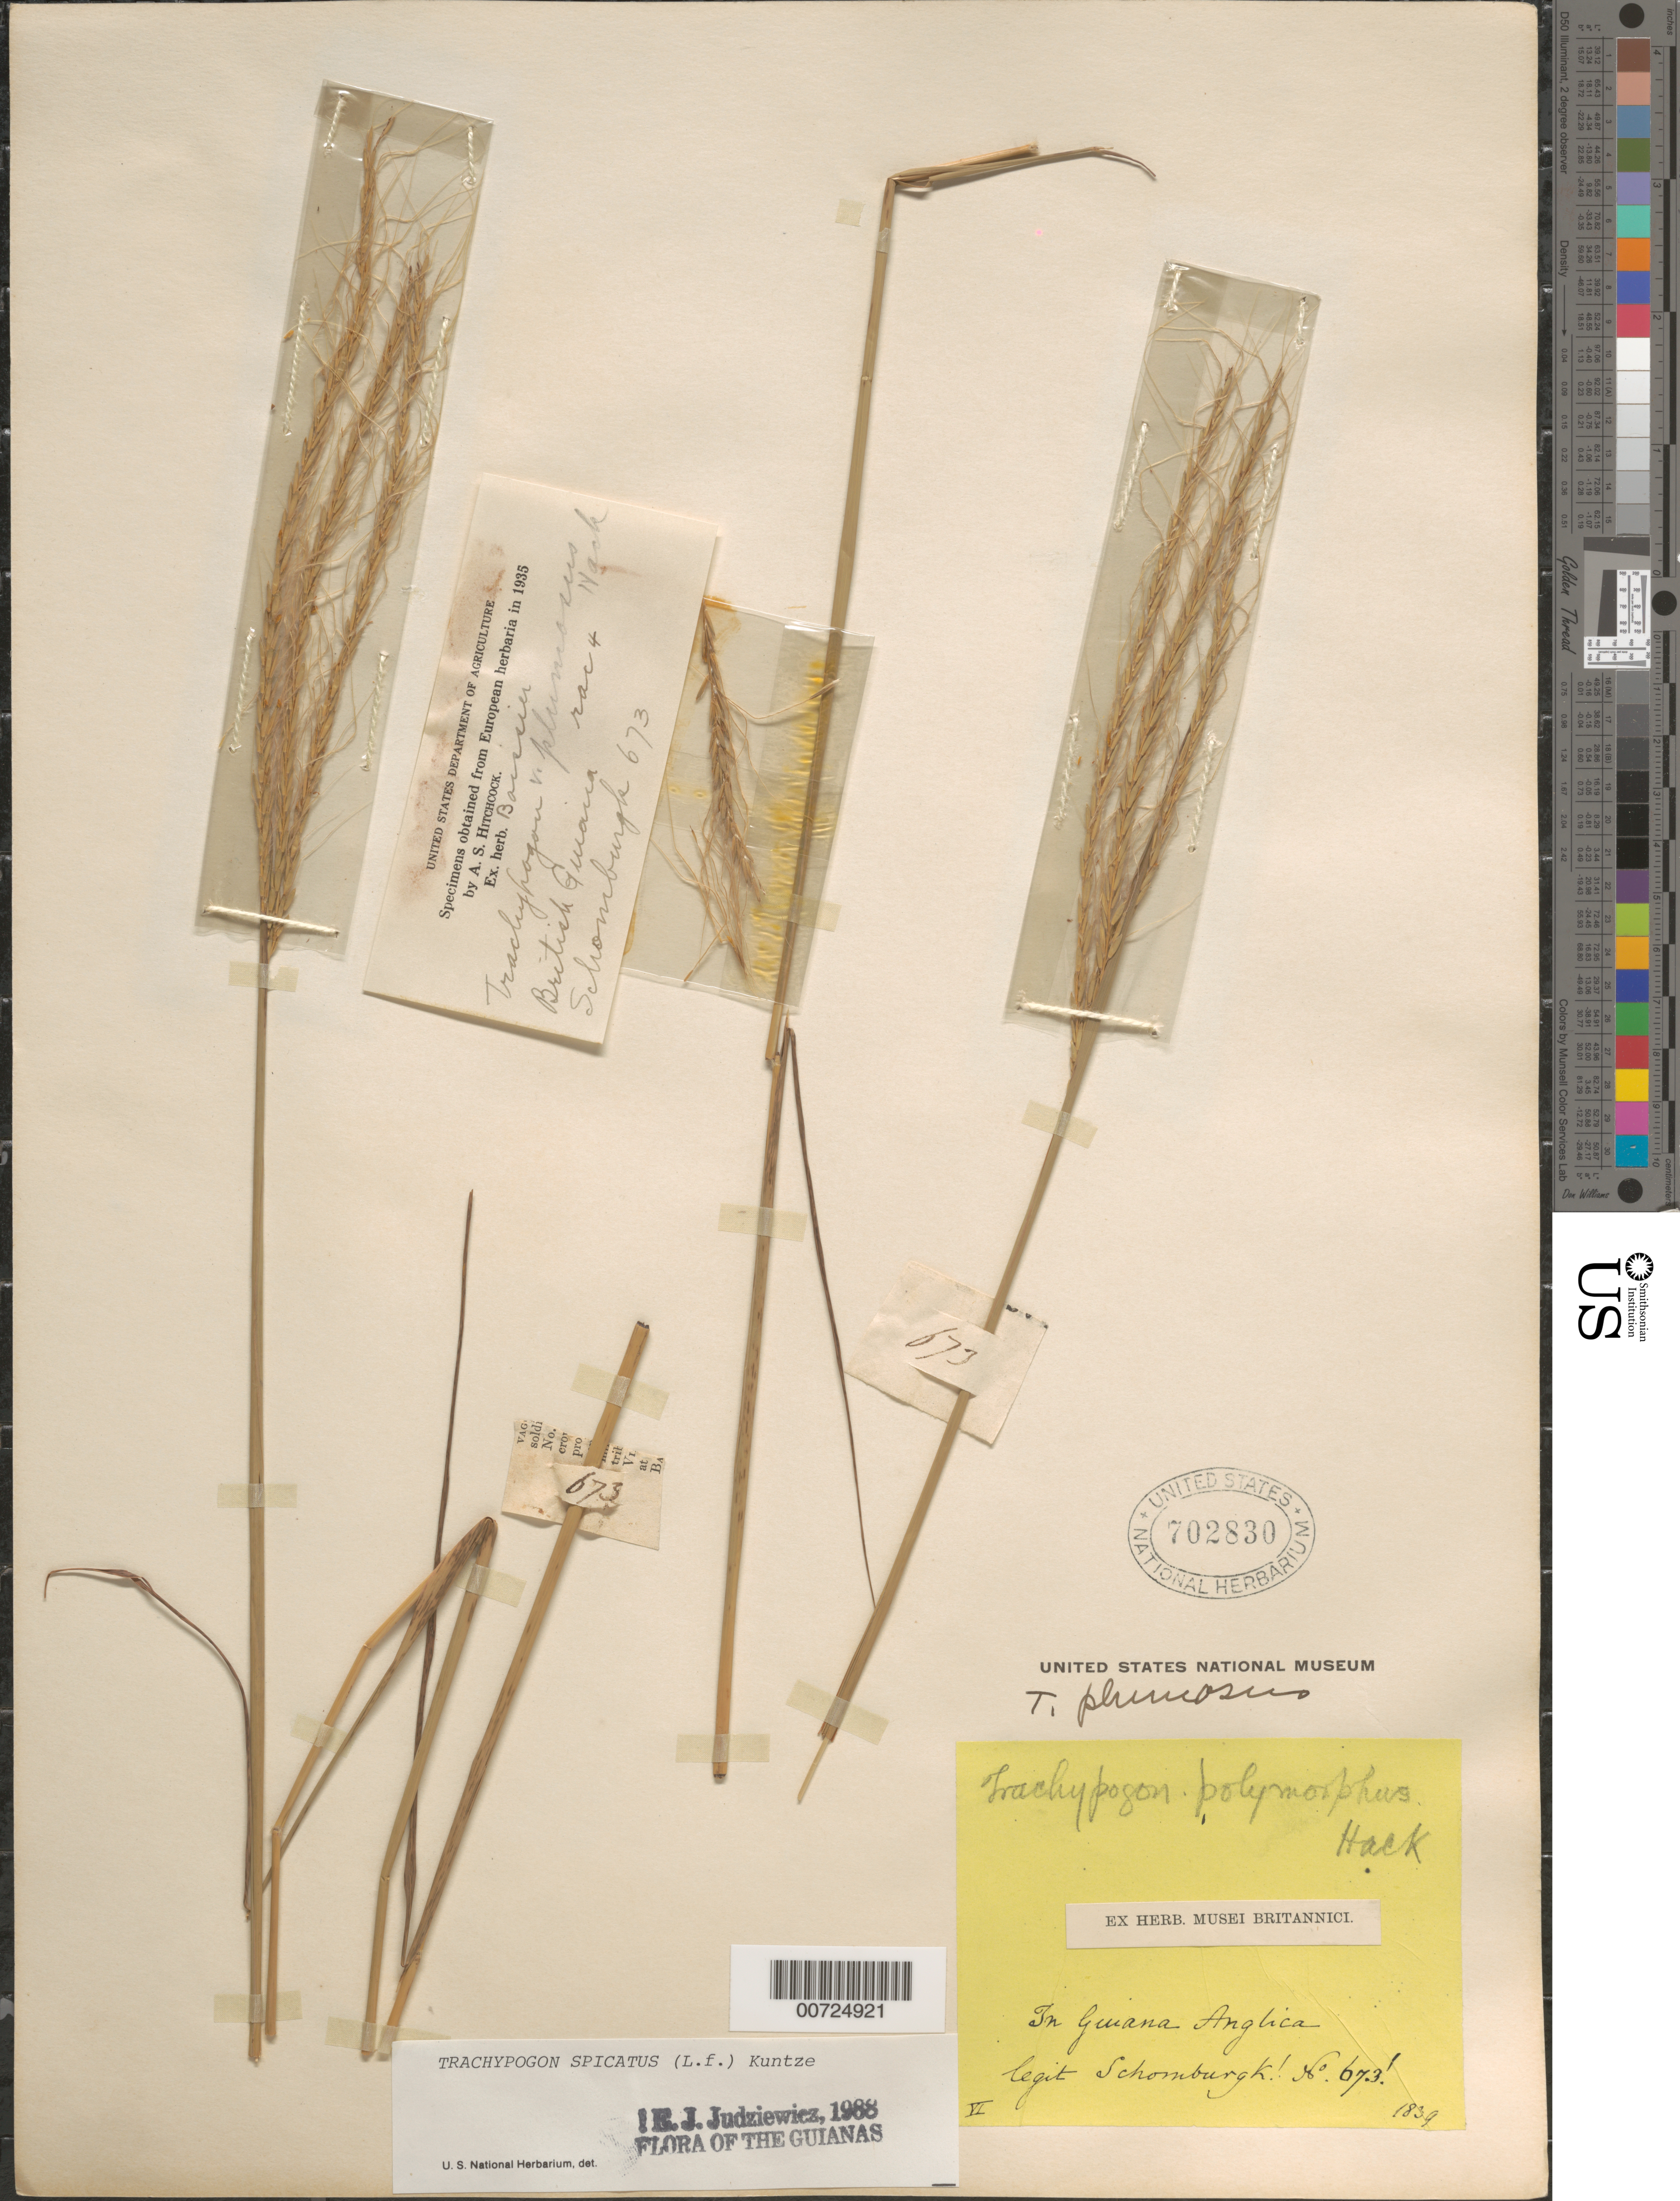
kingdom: Plantae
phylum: Tracheophyta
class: Liliopsida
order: Poales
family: Poaceae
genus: Trachypogon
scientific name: Trachypogon spicatus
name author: (L. f.) Kuntze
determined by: Judziewicz, E. J.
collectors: R. H. Schomburgk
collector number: I 673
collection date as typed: June 1839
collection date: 1839-06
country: Guyana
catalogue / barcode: US 702830